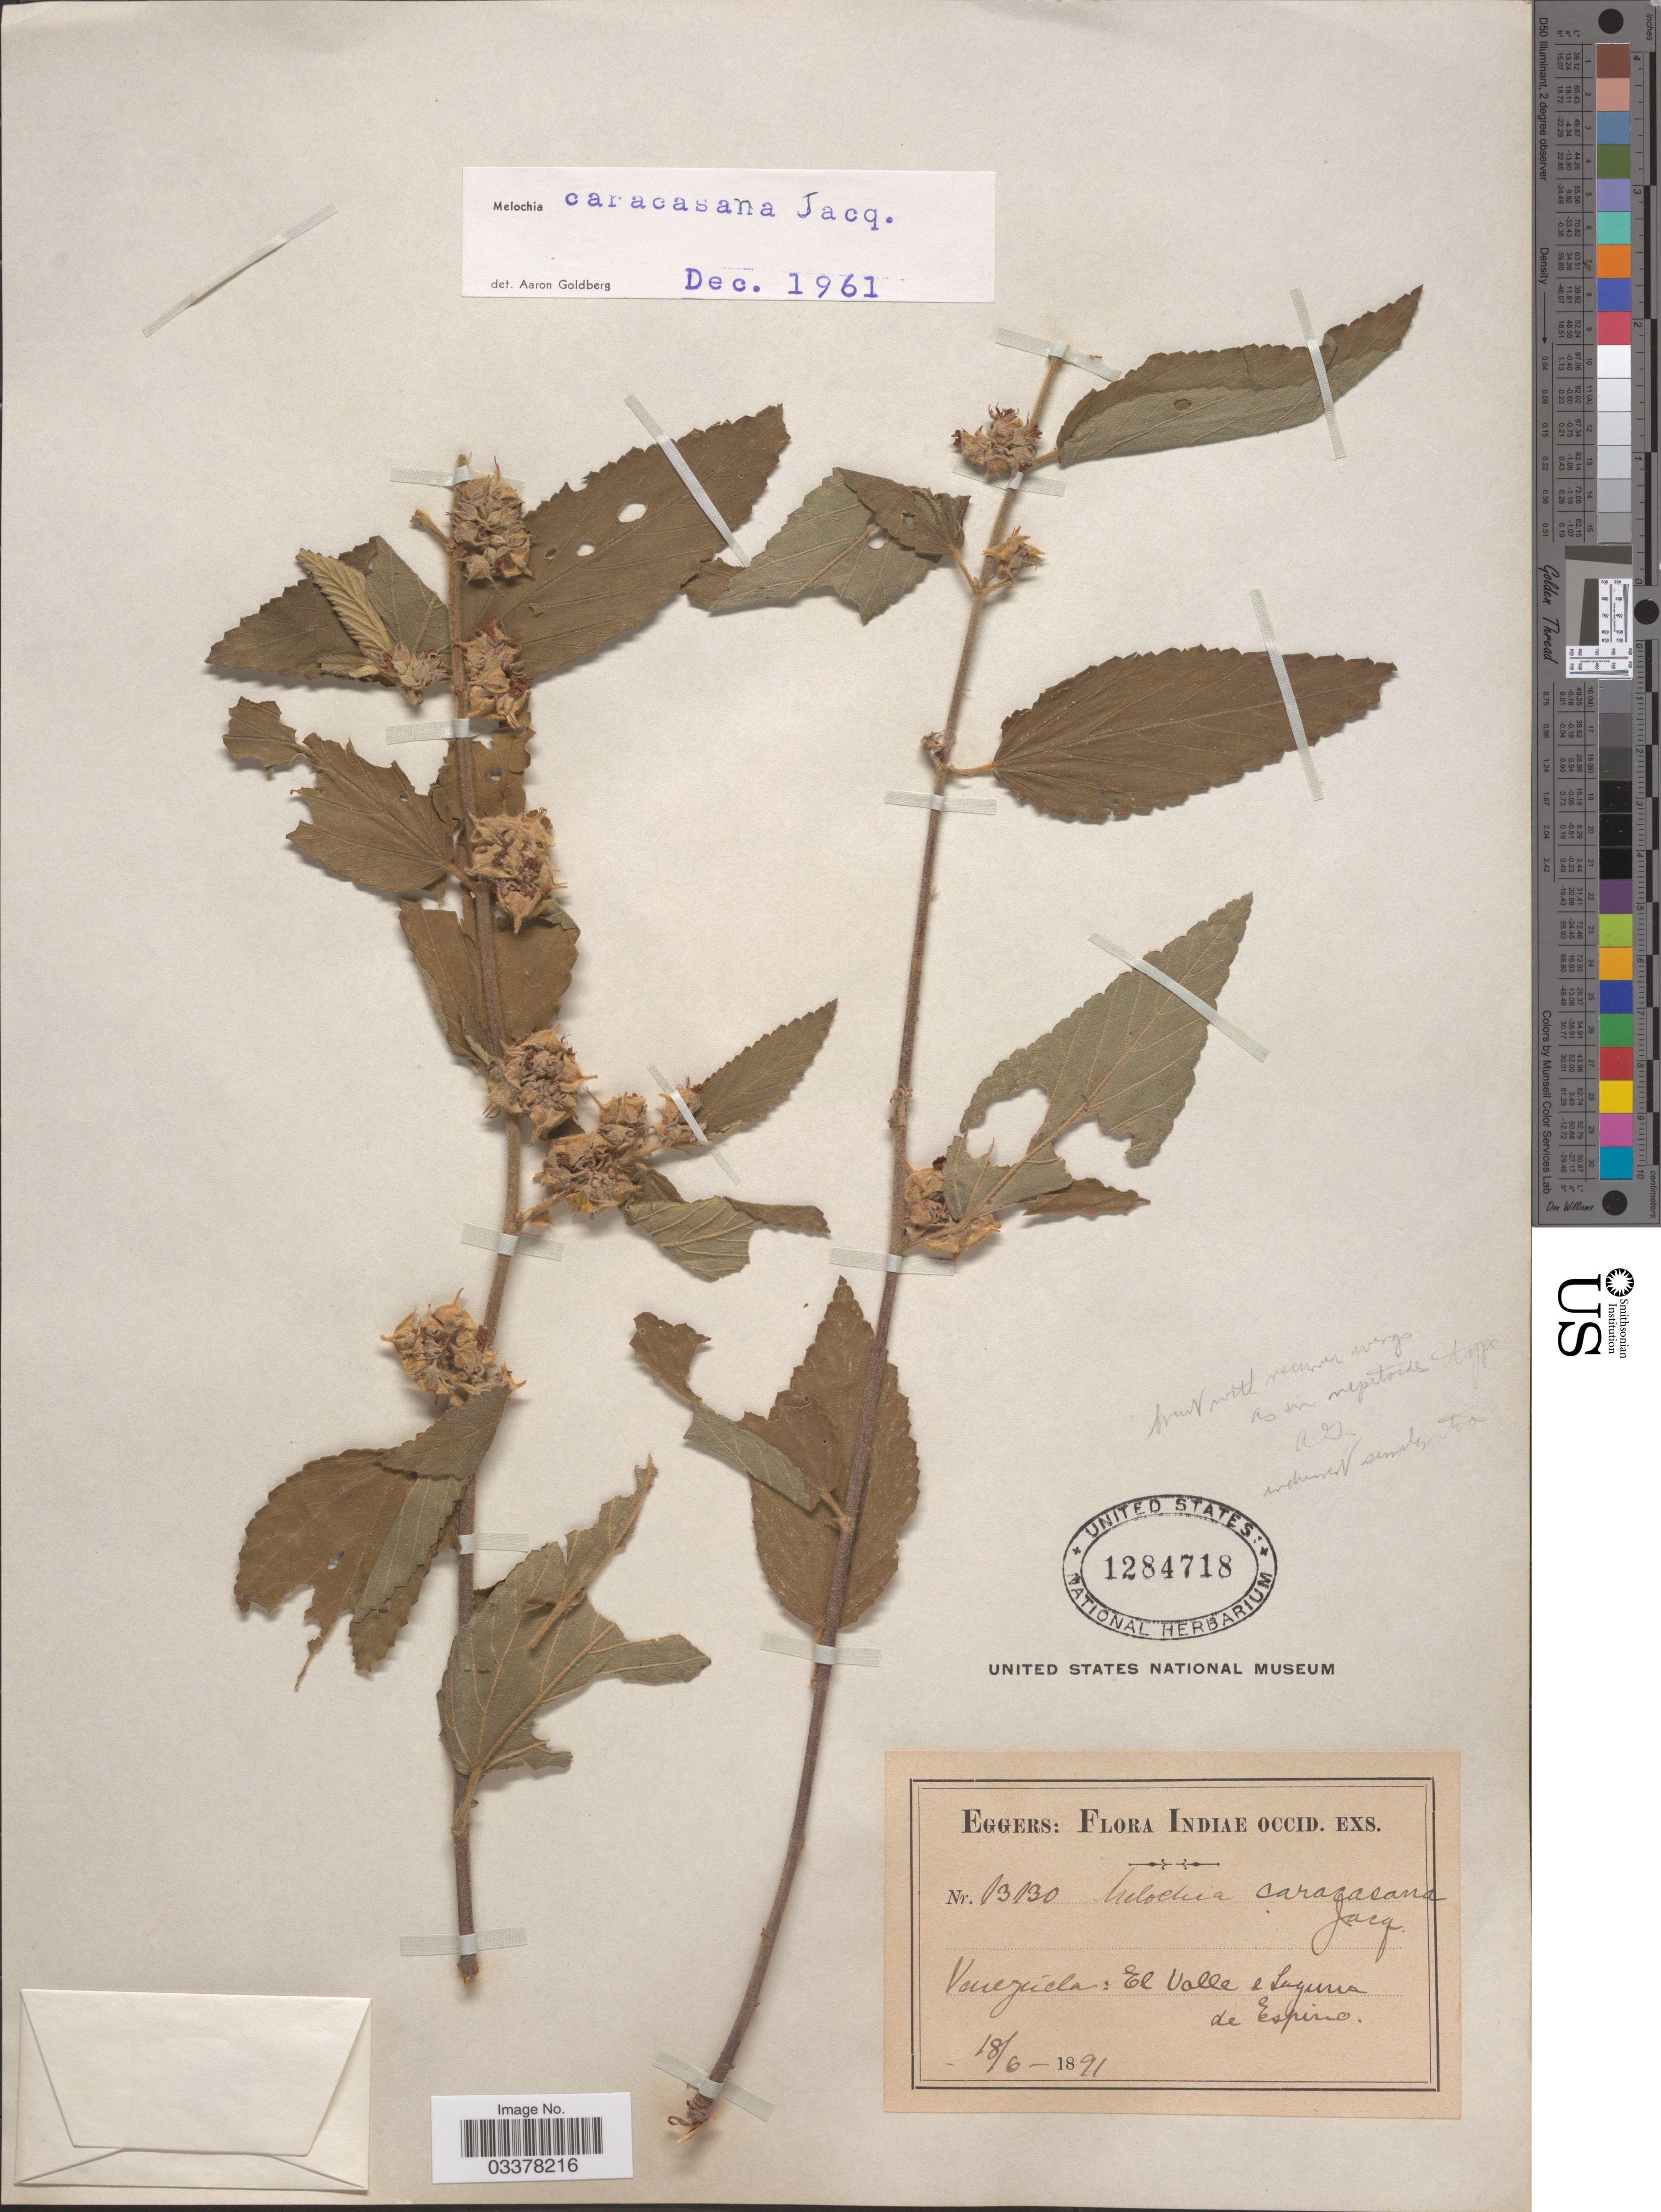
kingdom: Plantae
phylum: Tracheophyta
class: Magnoliopsida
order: Malvales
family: Malvaceae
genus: Melochia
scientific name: Melochia caracasana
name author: Jacq.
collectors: -. Eggers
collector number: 13130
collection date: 1891-06-18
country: Venezuela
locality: Indiae Occid. Exs. El Valle & Laguna de Espino.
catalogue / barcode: US 1284718